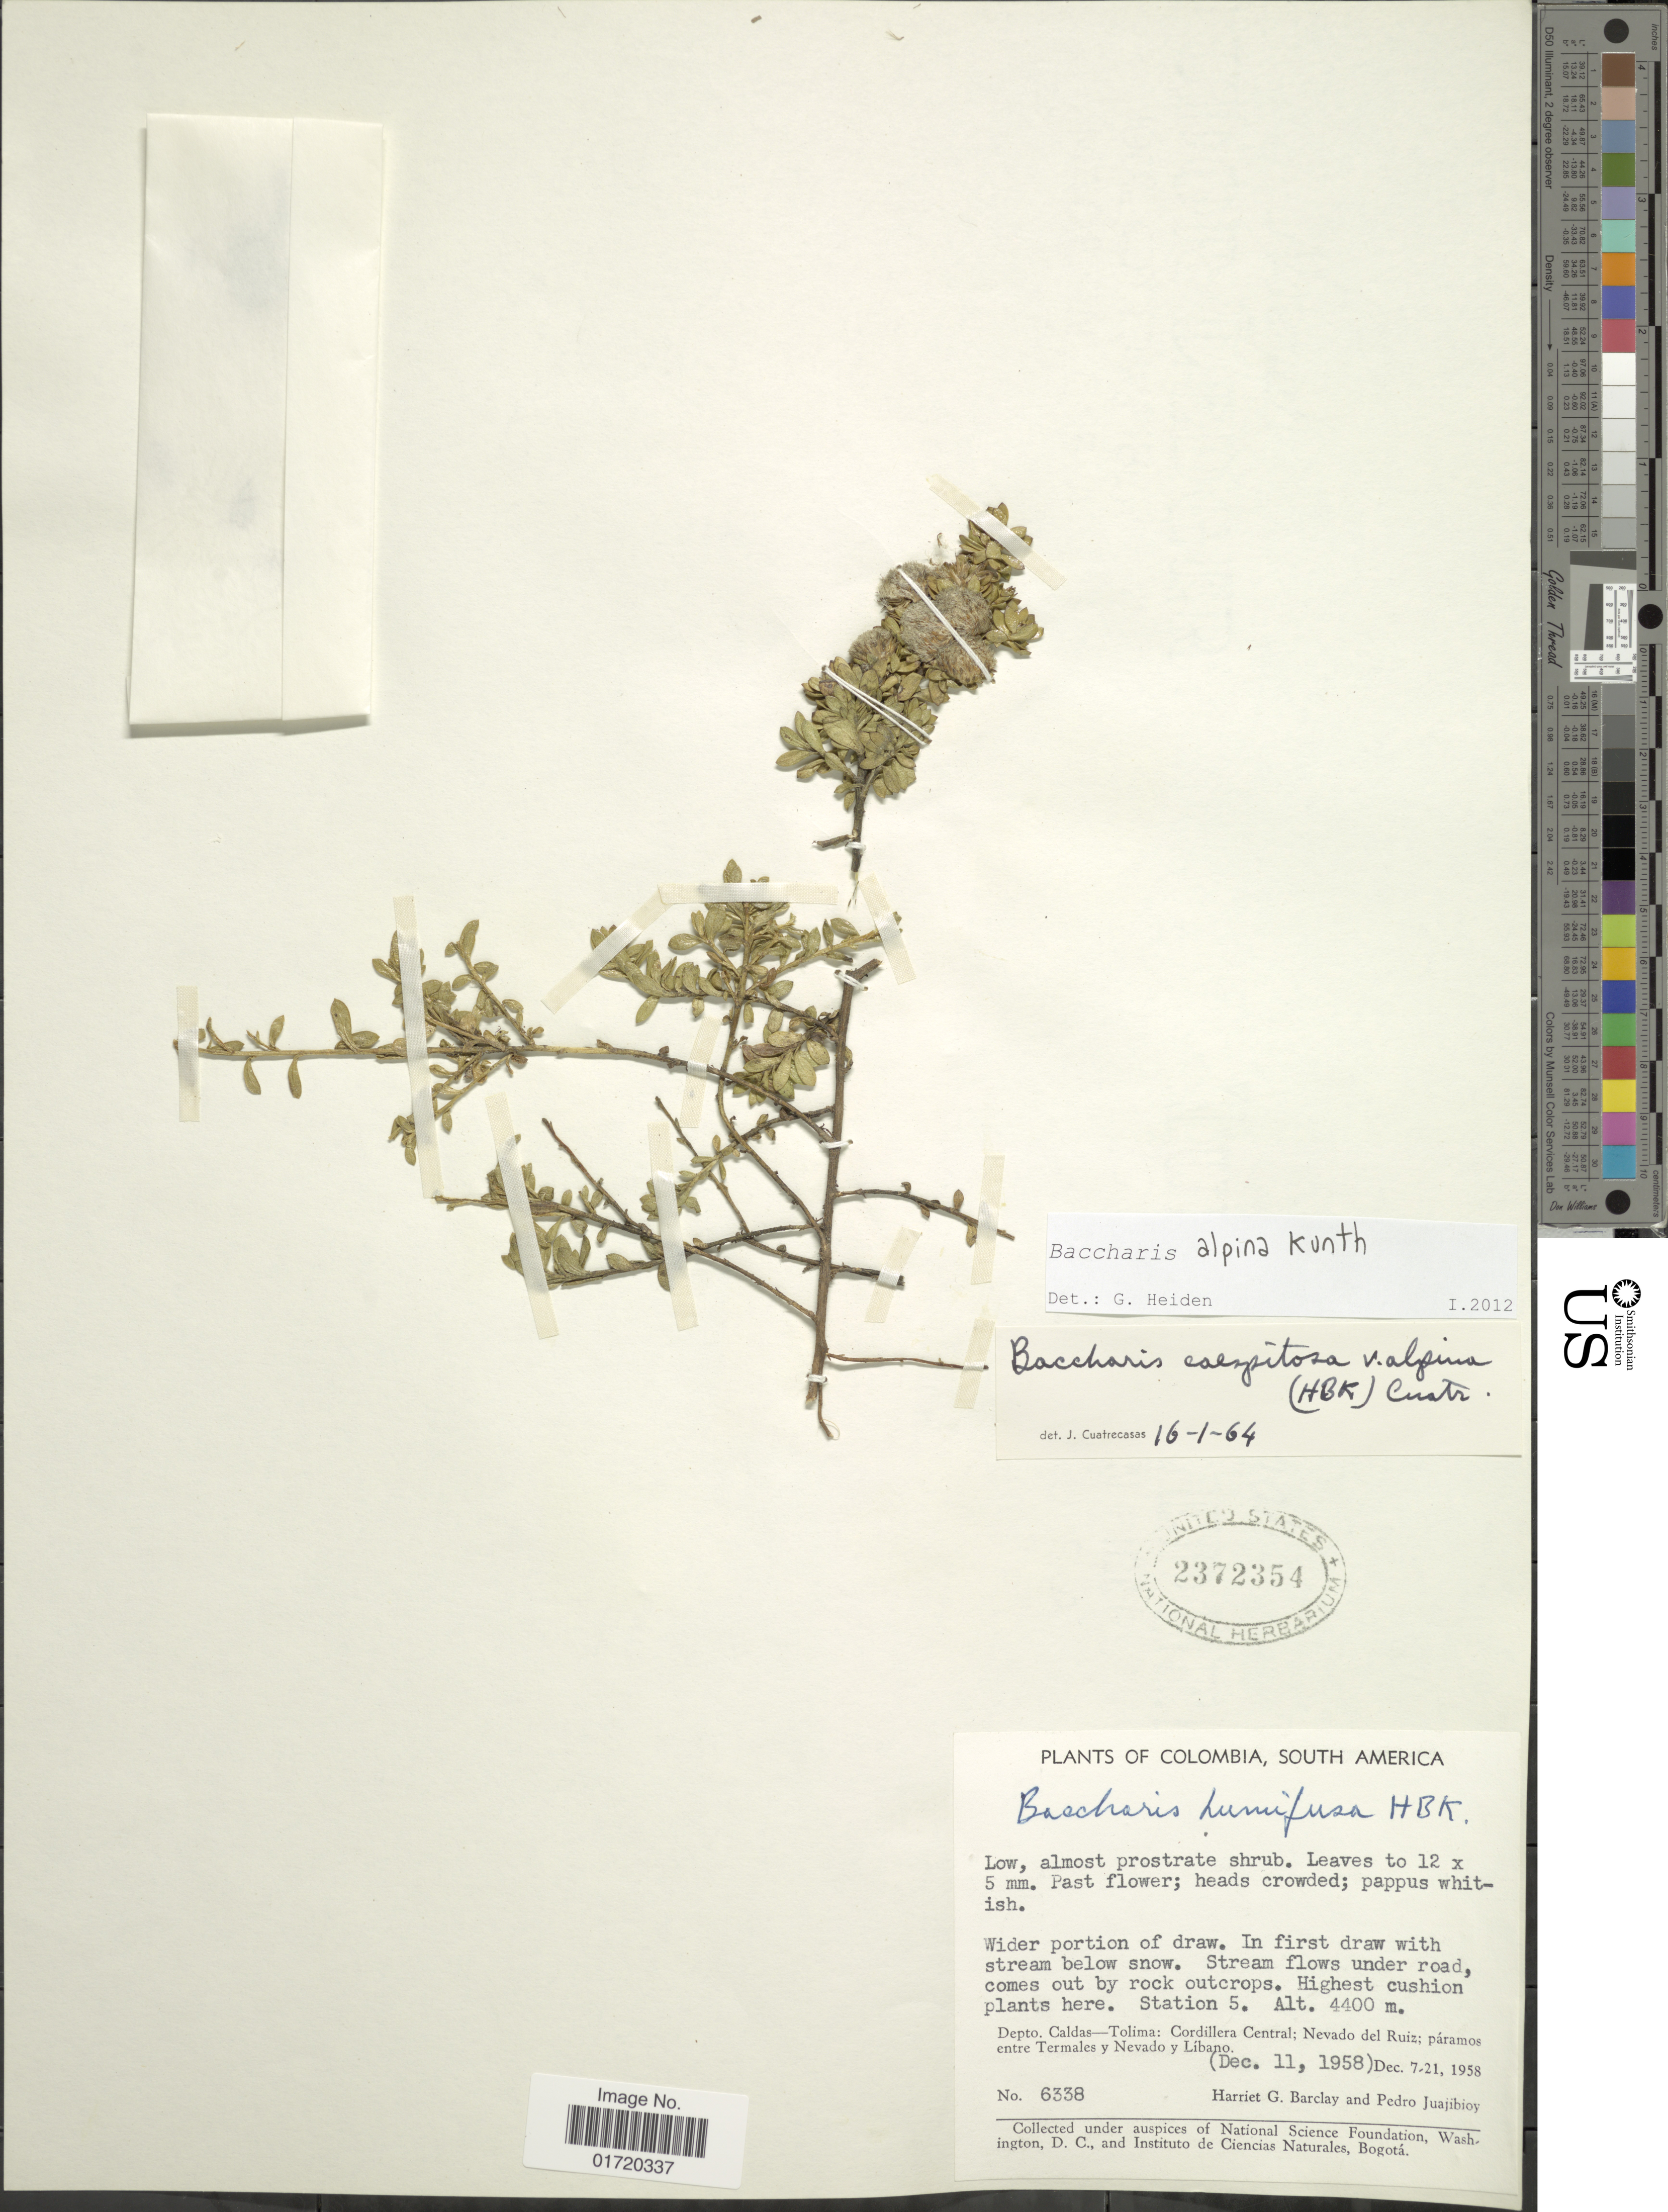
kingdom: Plantae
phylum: Tracheophyta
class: Magnoliopsida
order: Asterales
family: Asteraceae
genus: Baccharis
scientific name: Baccharis alpina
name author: Kunth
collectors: H. G. Barclay & P. Juajibioy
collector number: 6338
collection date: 1958-12-11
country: Colombia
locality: South America, Depto. Caldas-Tolima, Cordillera Central, Nevado del Ruiz, paramos entre Termales y Nevado y Libano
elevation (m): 4400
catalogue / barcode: US 2372354